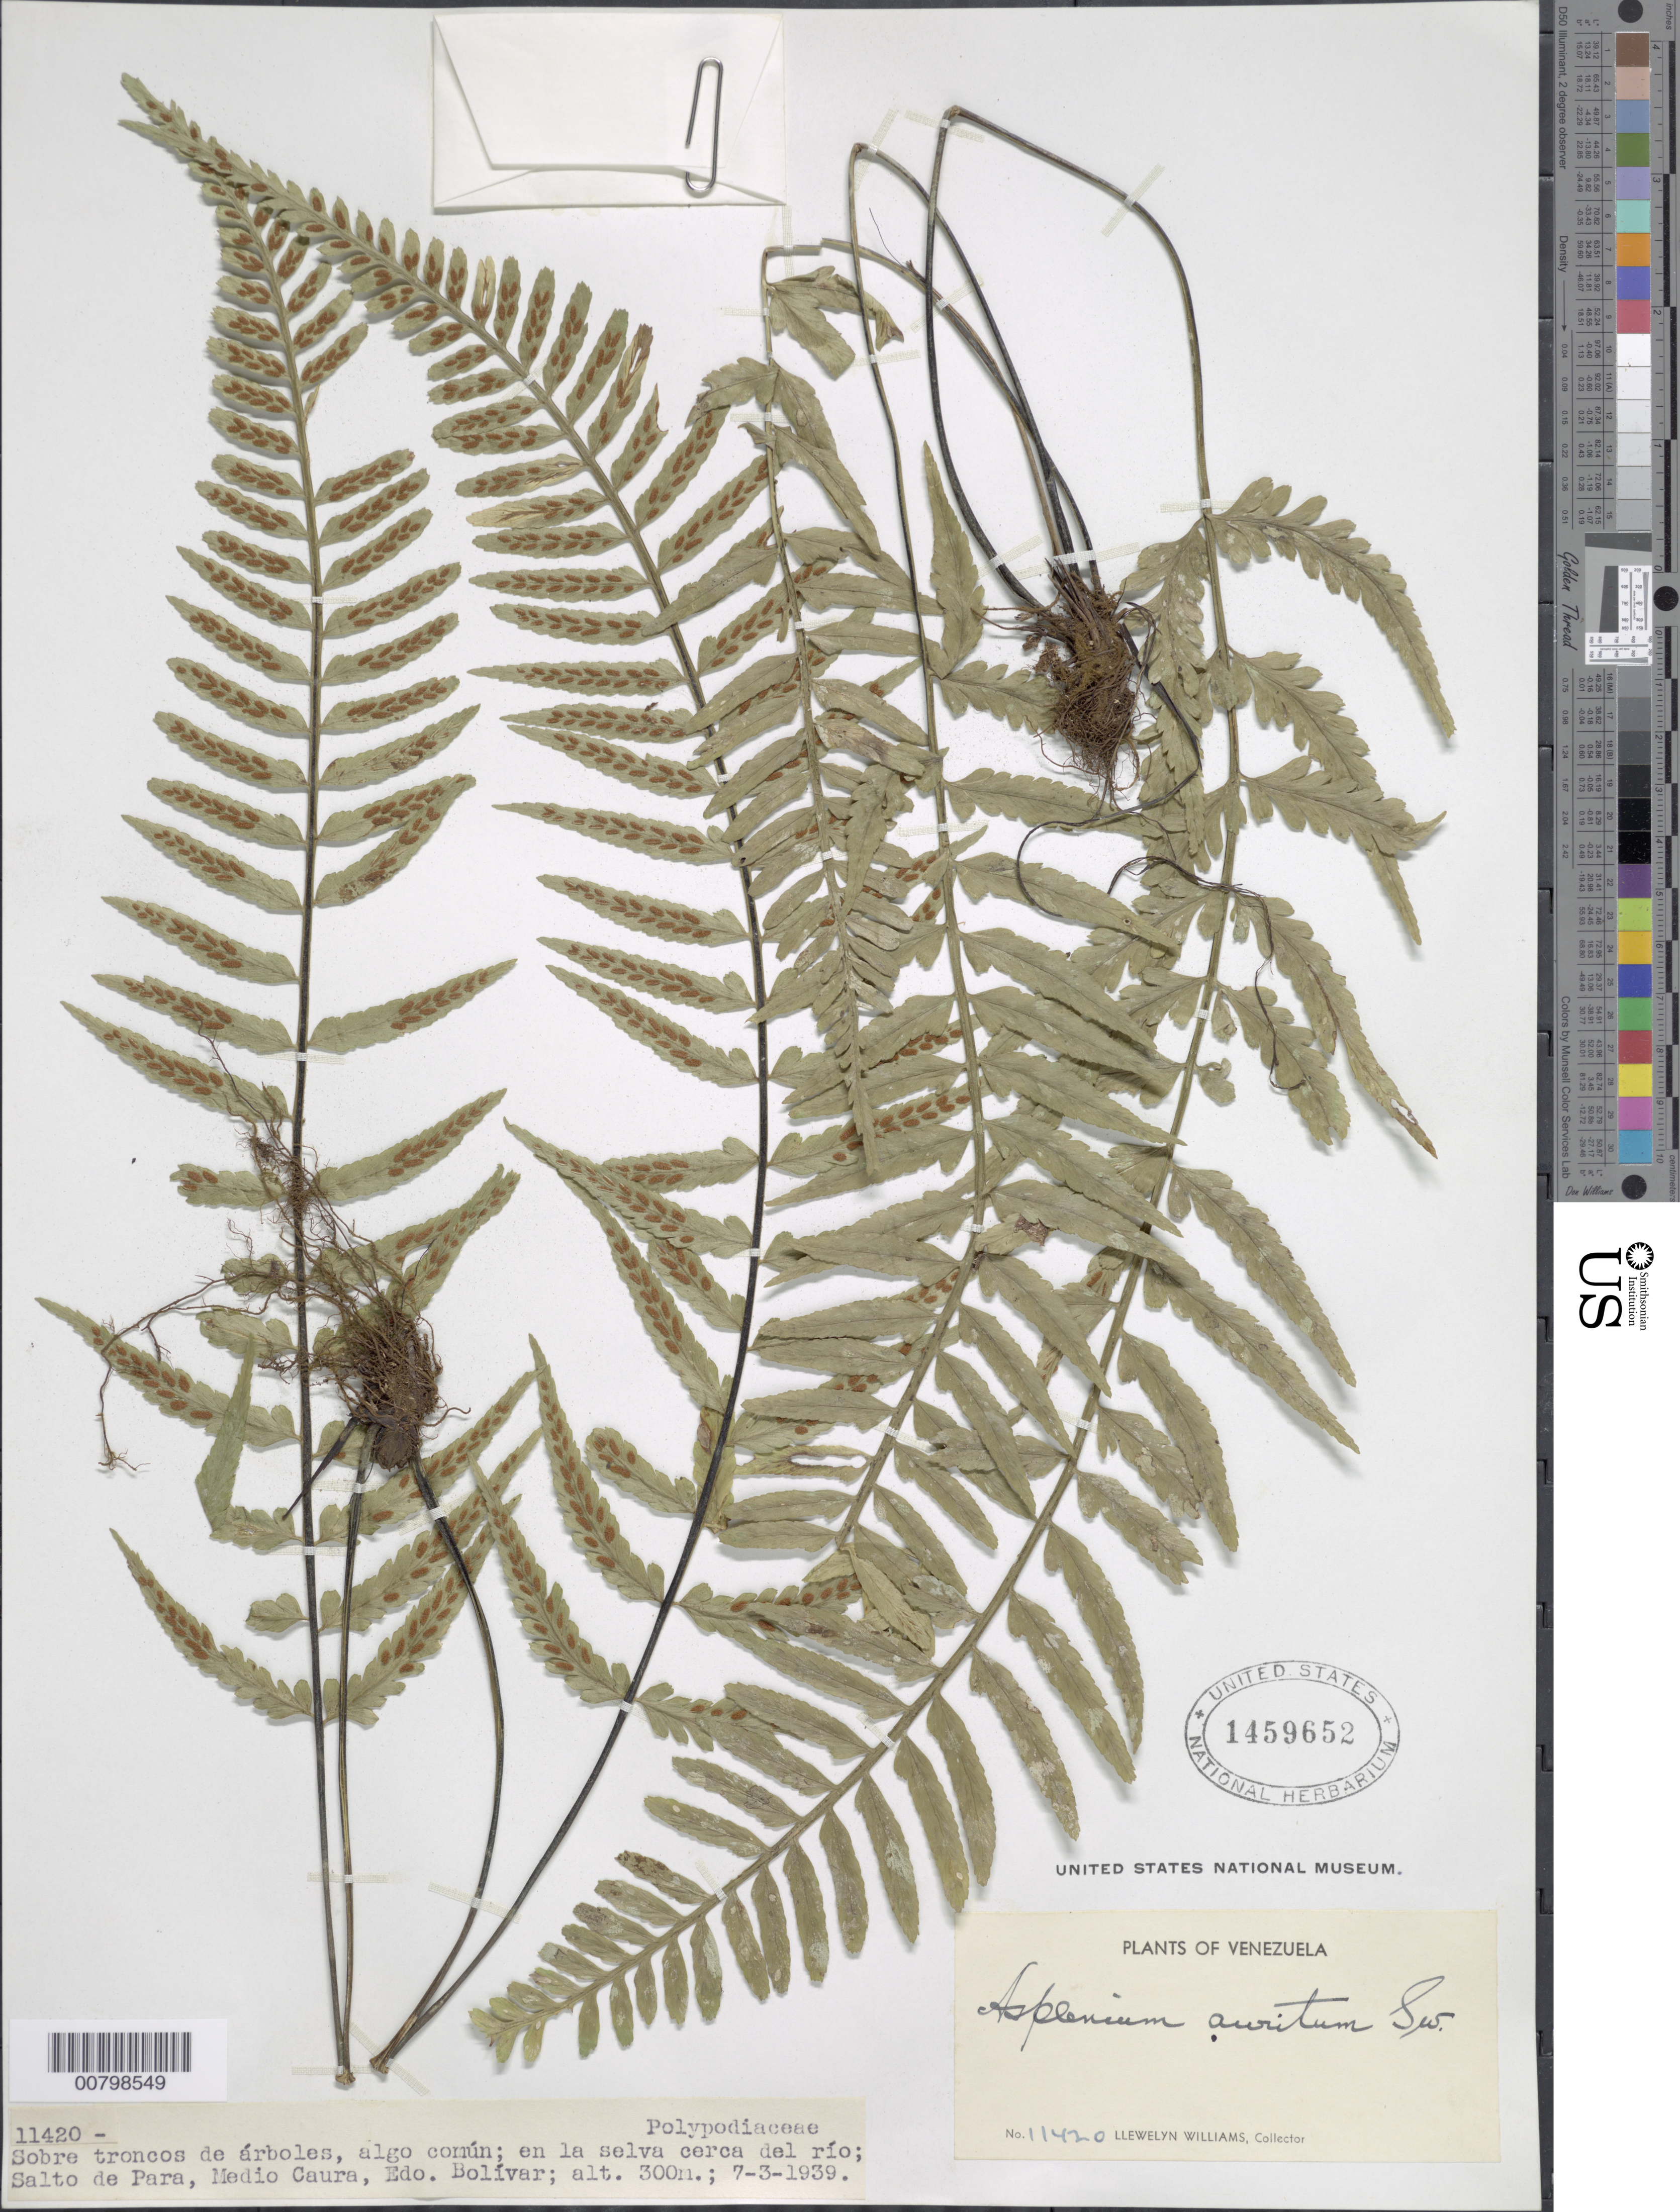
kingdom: Plantae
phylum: Tracheophyta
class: Polypodiopsida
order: Polypodiales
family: Aspleniaceae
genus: Asplenium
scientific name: Asplenium auritum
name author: Sw.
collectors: Ll. Williams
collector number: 11420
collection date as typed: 7-Mar-39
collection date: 1939-03-07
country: Venezuela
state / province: Bolívar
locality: Salto de Para, Medio Caura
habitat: Forest along river, on tree trunks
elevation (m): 300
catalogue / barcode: US 1459652